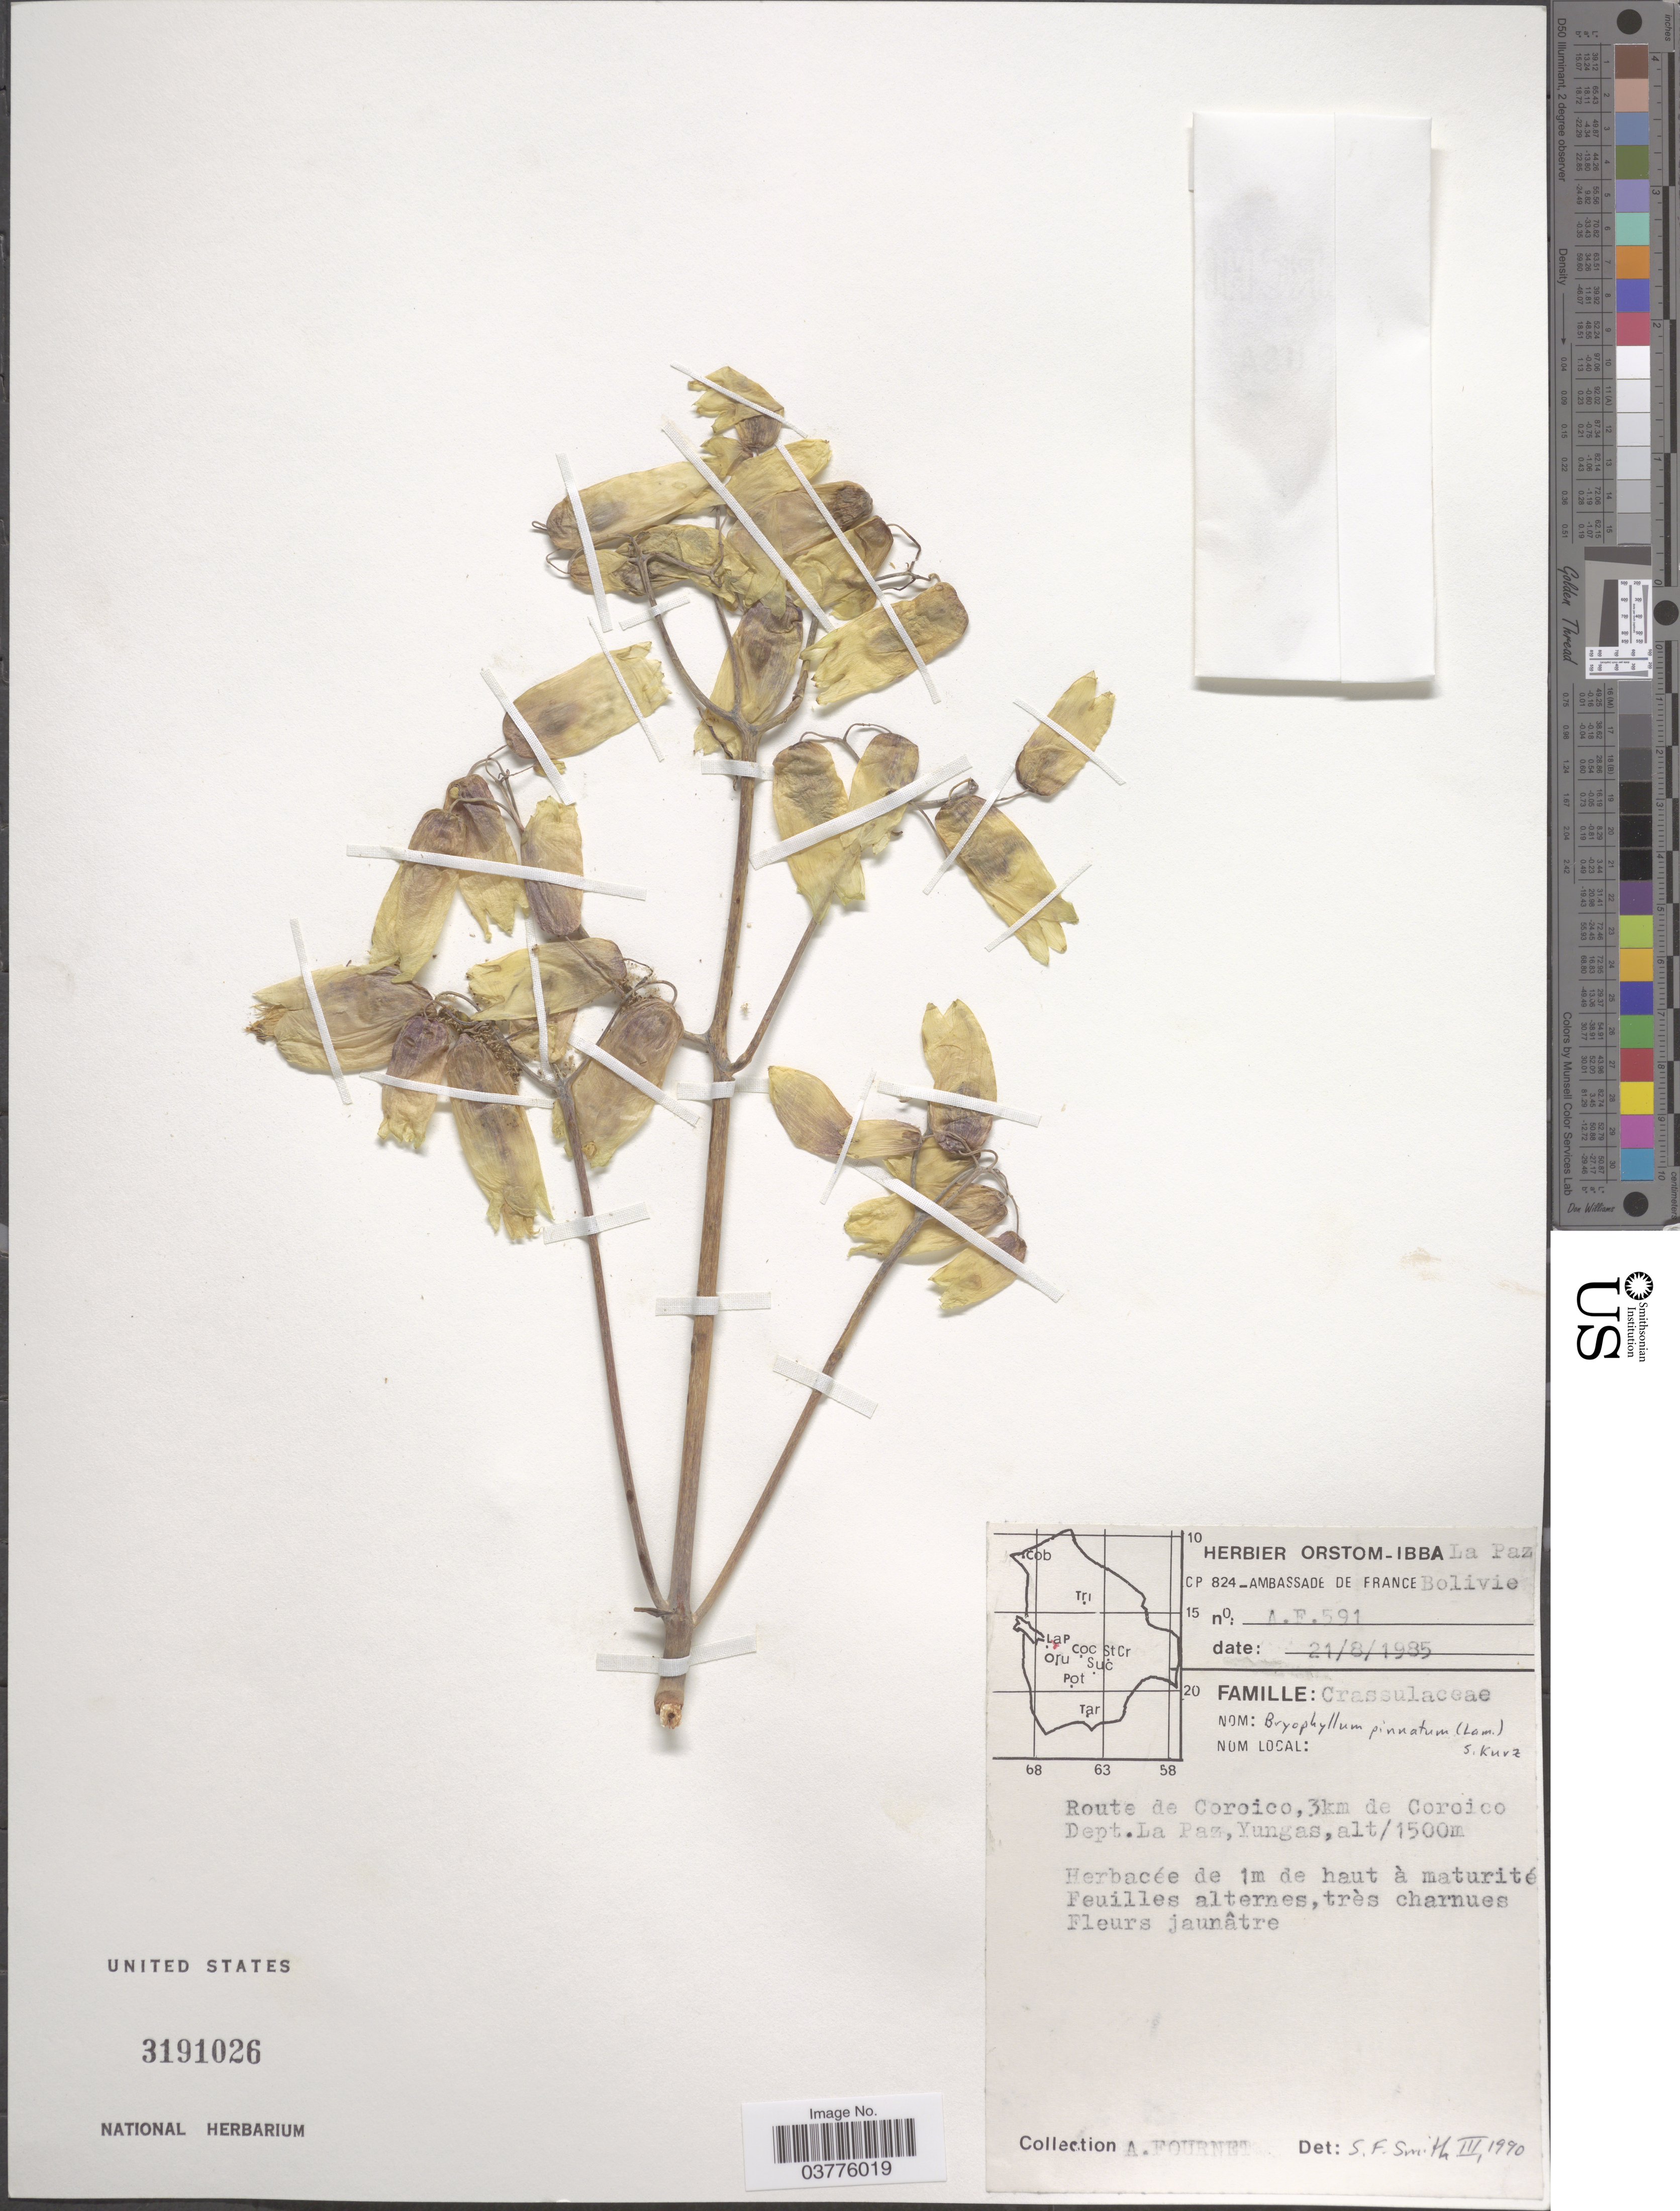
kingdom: Plantae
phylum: Tracheophyta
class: Magnoliopsida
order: Saxifragales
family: Crassulaceae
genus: Kalanchoe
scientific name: Kalanchoe pinnata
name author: (Lam.) Pers.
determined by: Strong, Mark T., (BOT), Smithsonian Institution - National Museum of Natural History (UNITED STATES)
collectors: A. Fournet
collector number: AF591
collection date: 1985-08-21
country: Bolivia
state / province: La Paz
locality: Route de Coroico, 3km de Coroico. Dept. La Paz, Yungas.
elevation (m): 1500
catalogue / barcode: US 3191026